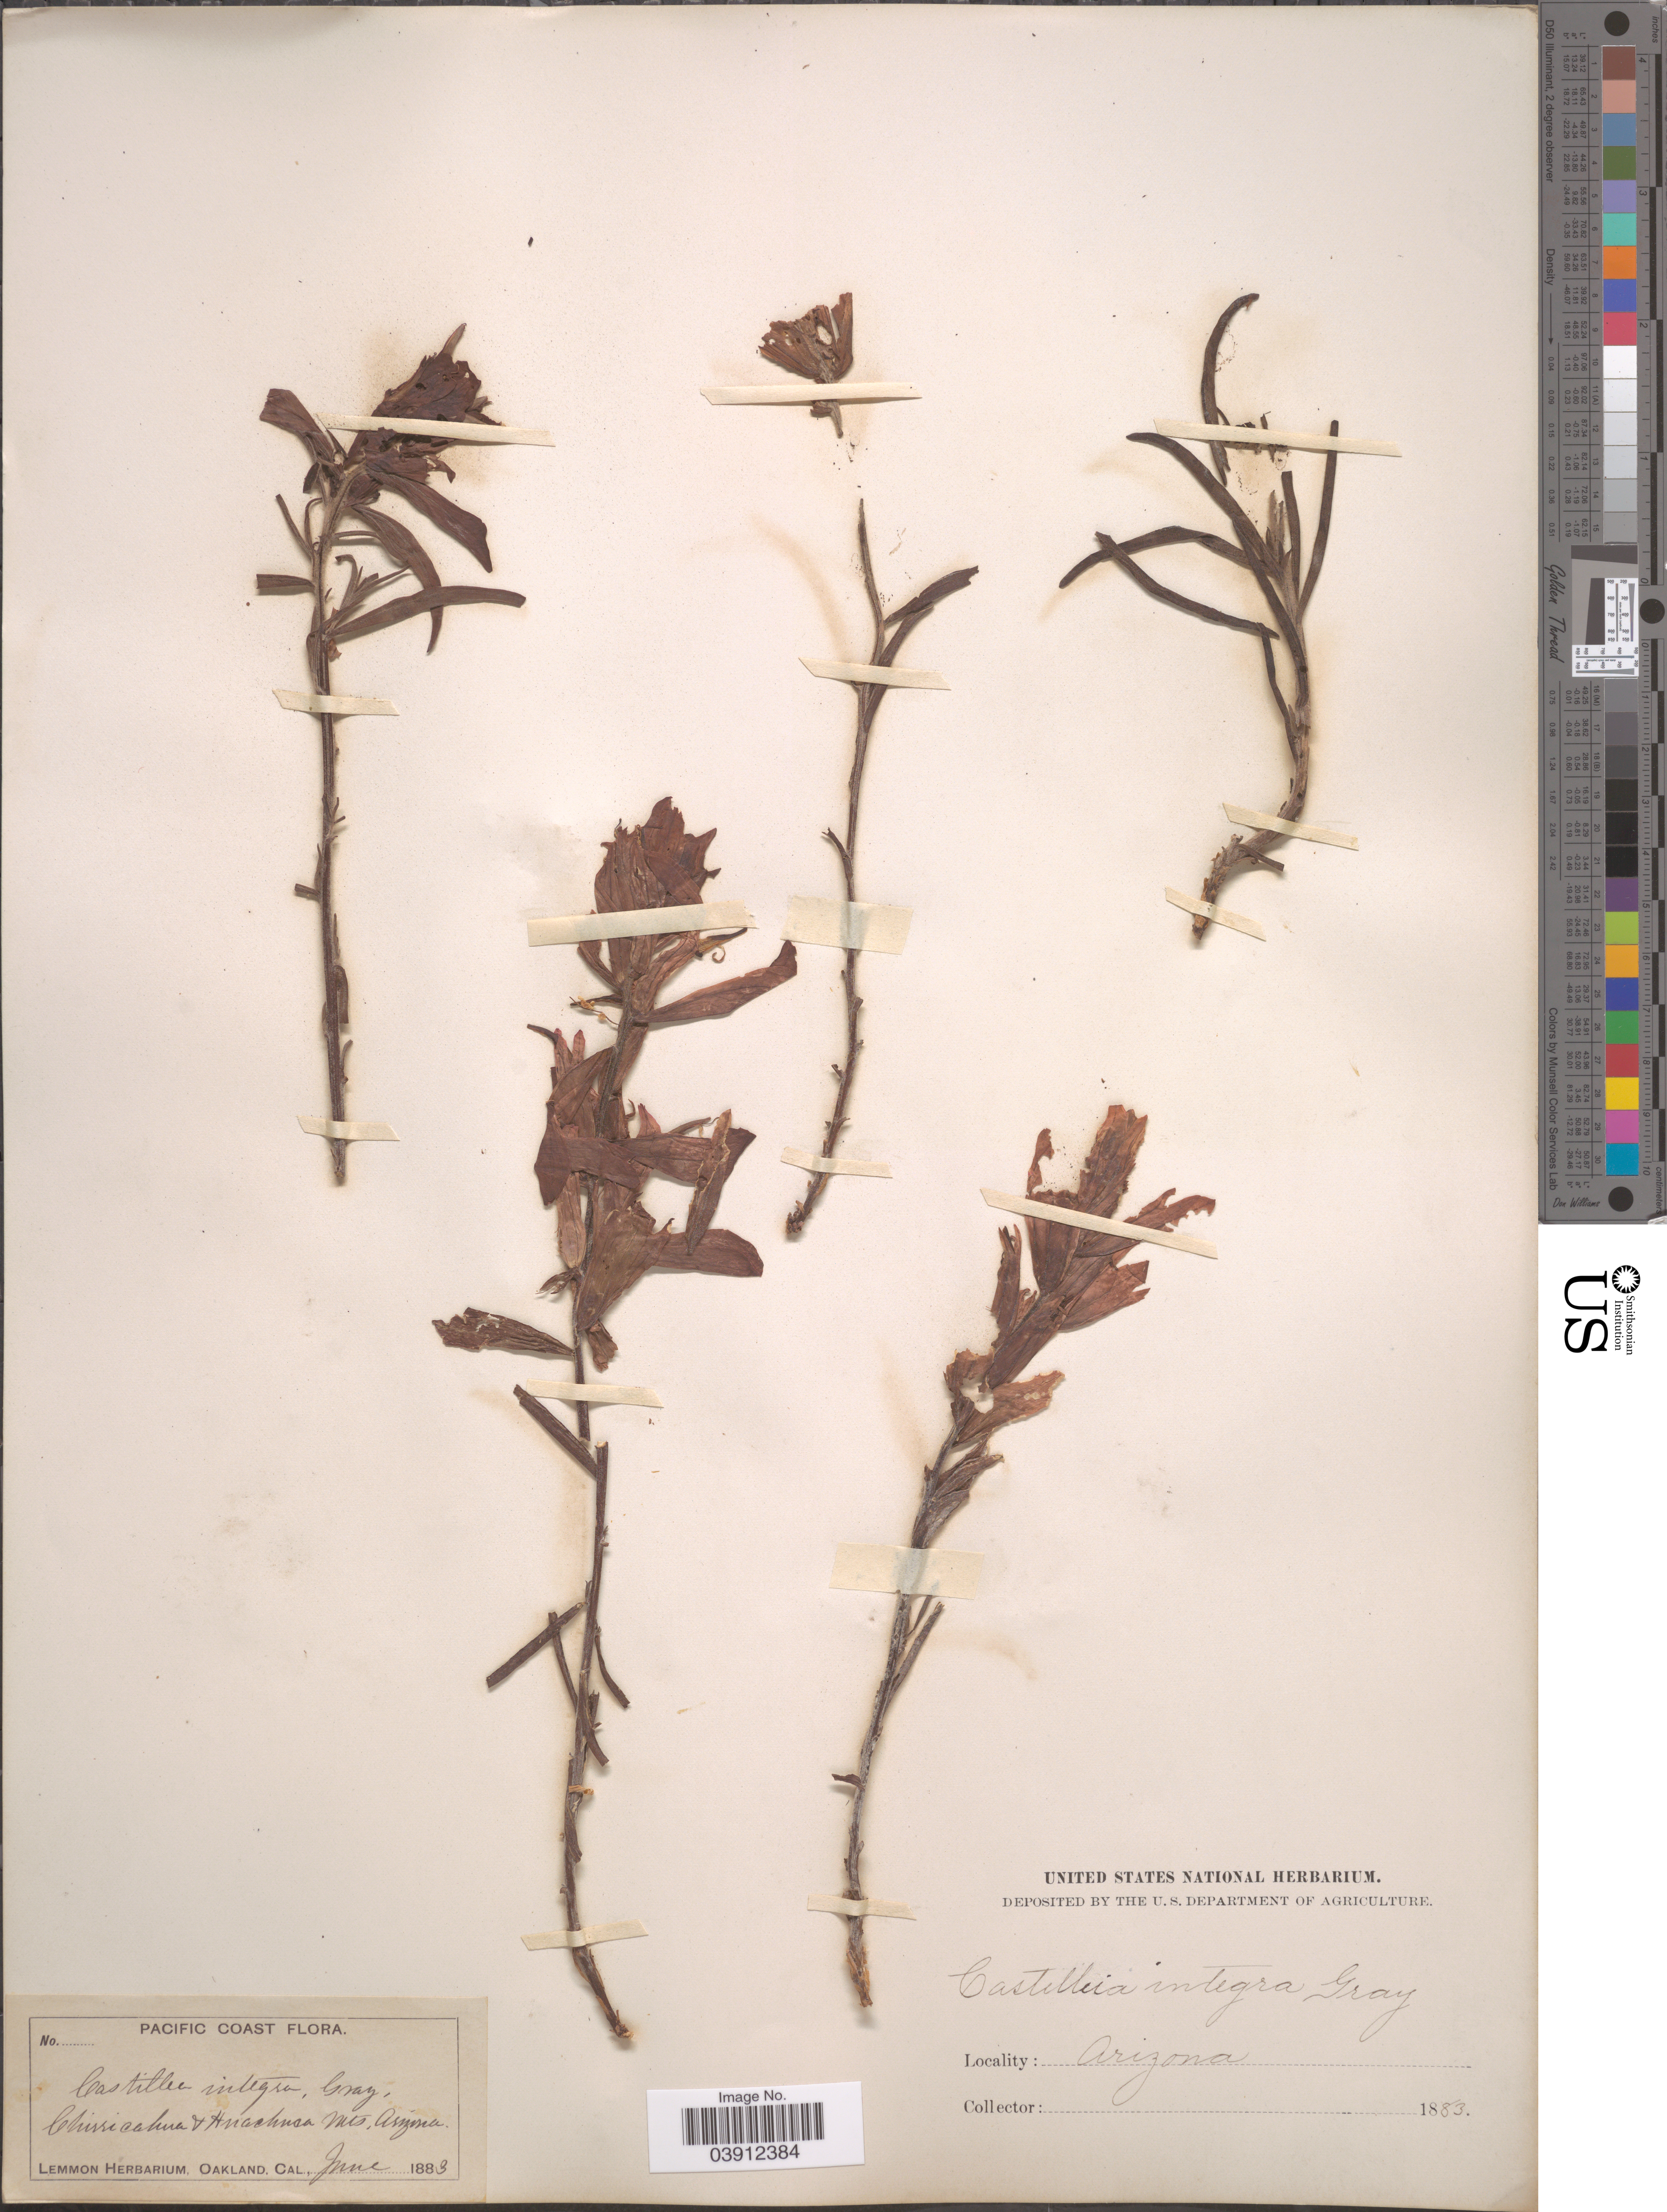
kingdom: Plantae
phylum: Tracheophyta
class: Magnoliopsida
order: Lamiales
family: Orobanchaceae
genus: Castilleja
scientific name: Castilleja integra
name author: A. Gray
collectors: ex herb. Lemmon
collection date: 1883-06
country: United States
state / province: Arizona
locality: Pacific Coast. Chiricahua & Huachusa Mts.